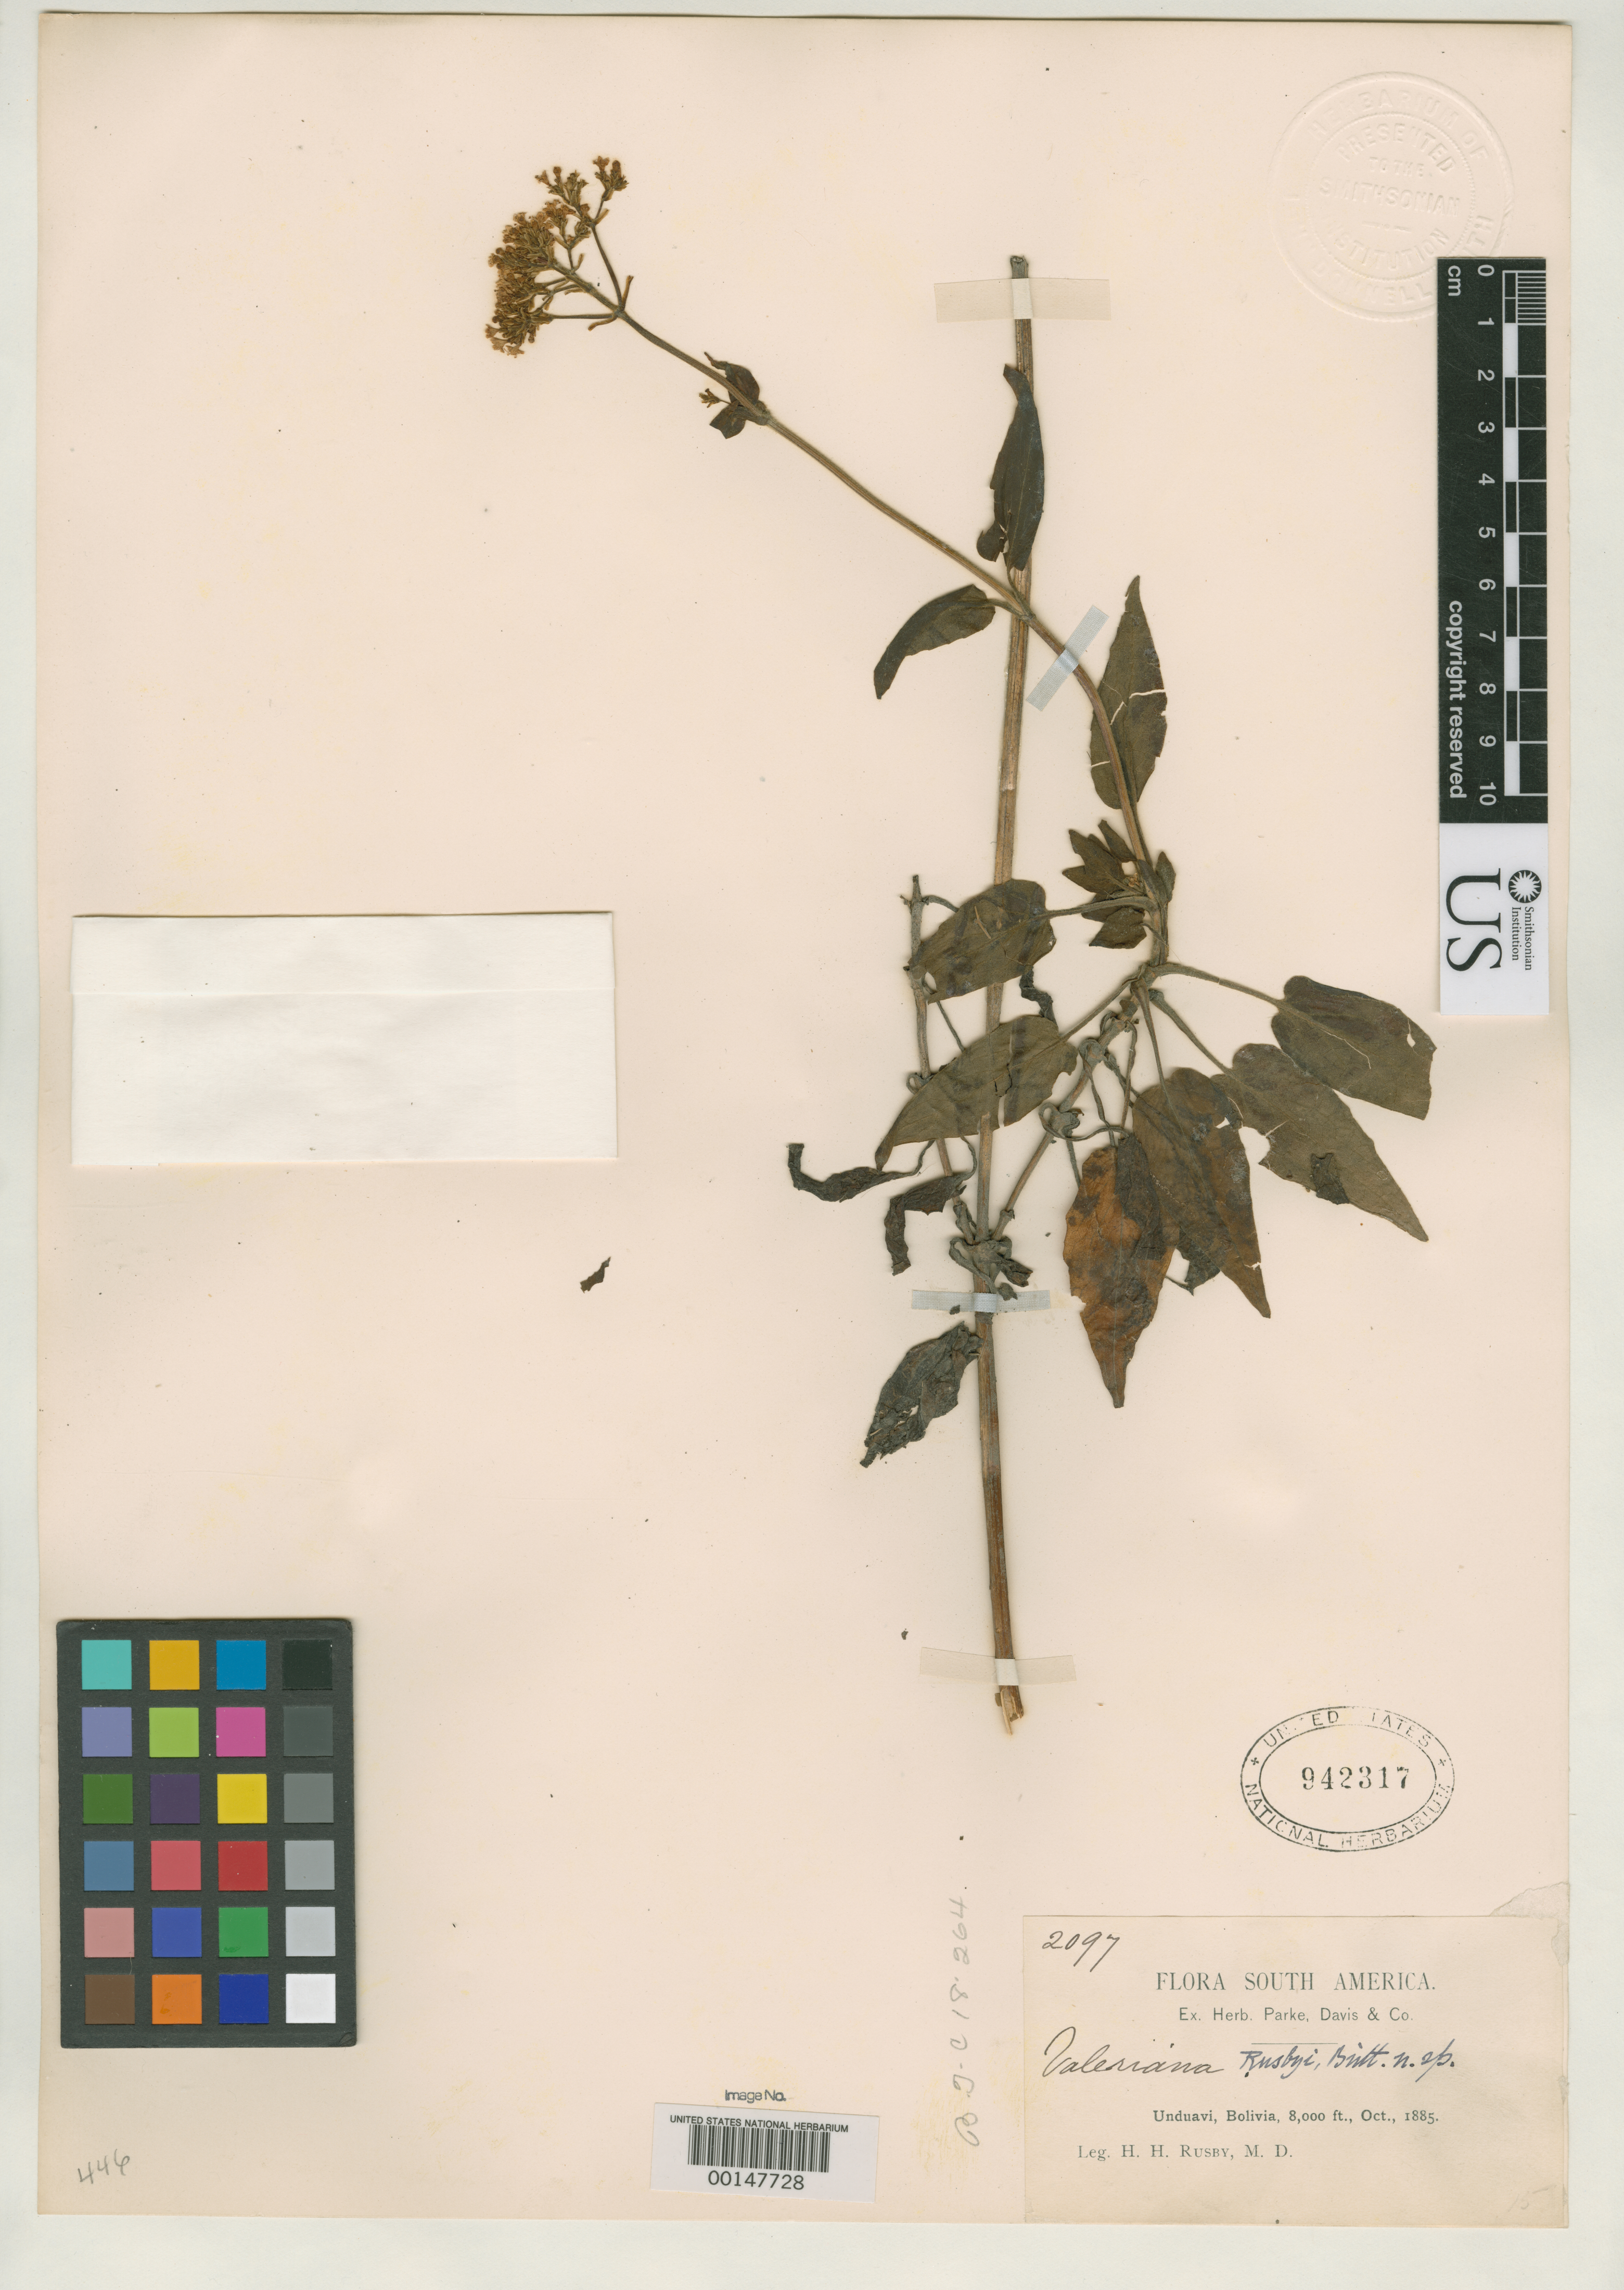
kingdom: Plantae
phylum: Tracheophyta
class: Magnoliopsida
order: Dipsacales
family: Caprifoliaceae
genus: Valeriana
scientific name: Valeriana rusbyi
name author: Britton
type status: Isotype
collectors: H. H. Rusby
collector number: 2097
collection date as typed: Oct., 1885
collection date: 1885-10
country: Bolivia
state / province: La Paz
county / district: Nor Yungas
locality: Unduavi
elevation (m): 2438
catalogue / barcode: US 942317